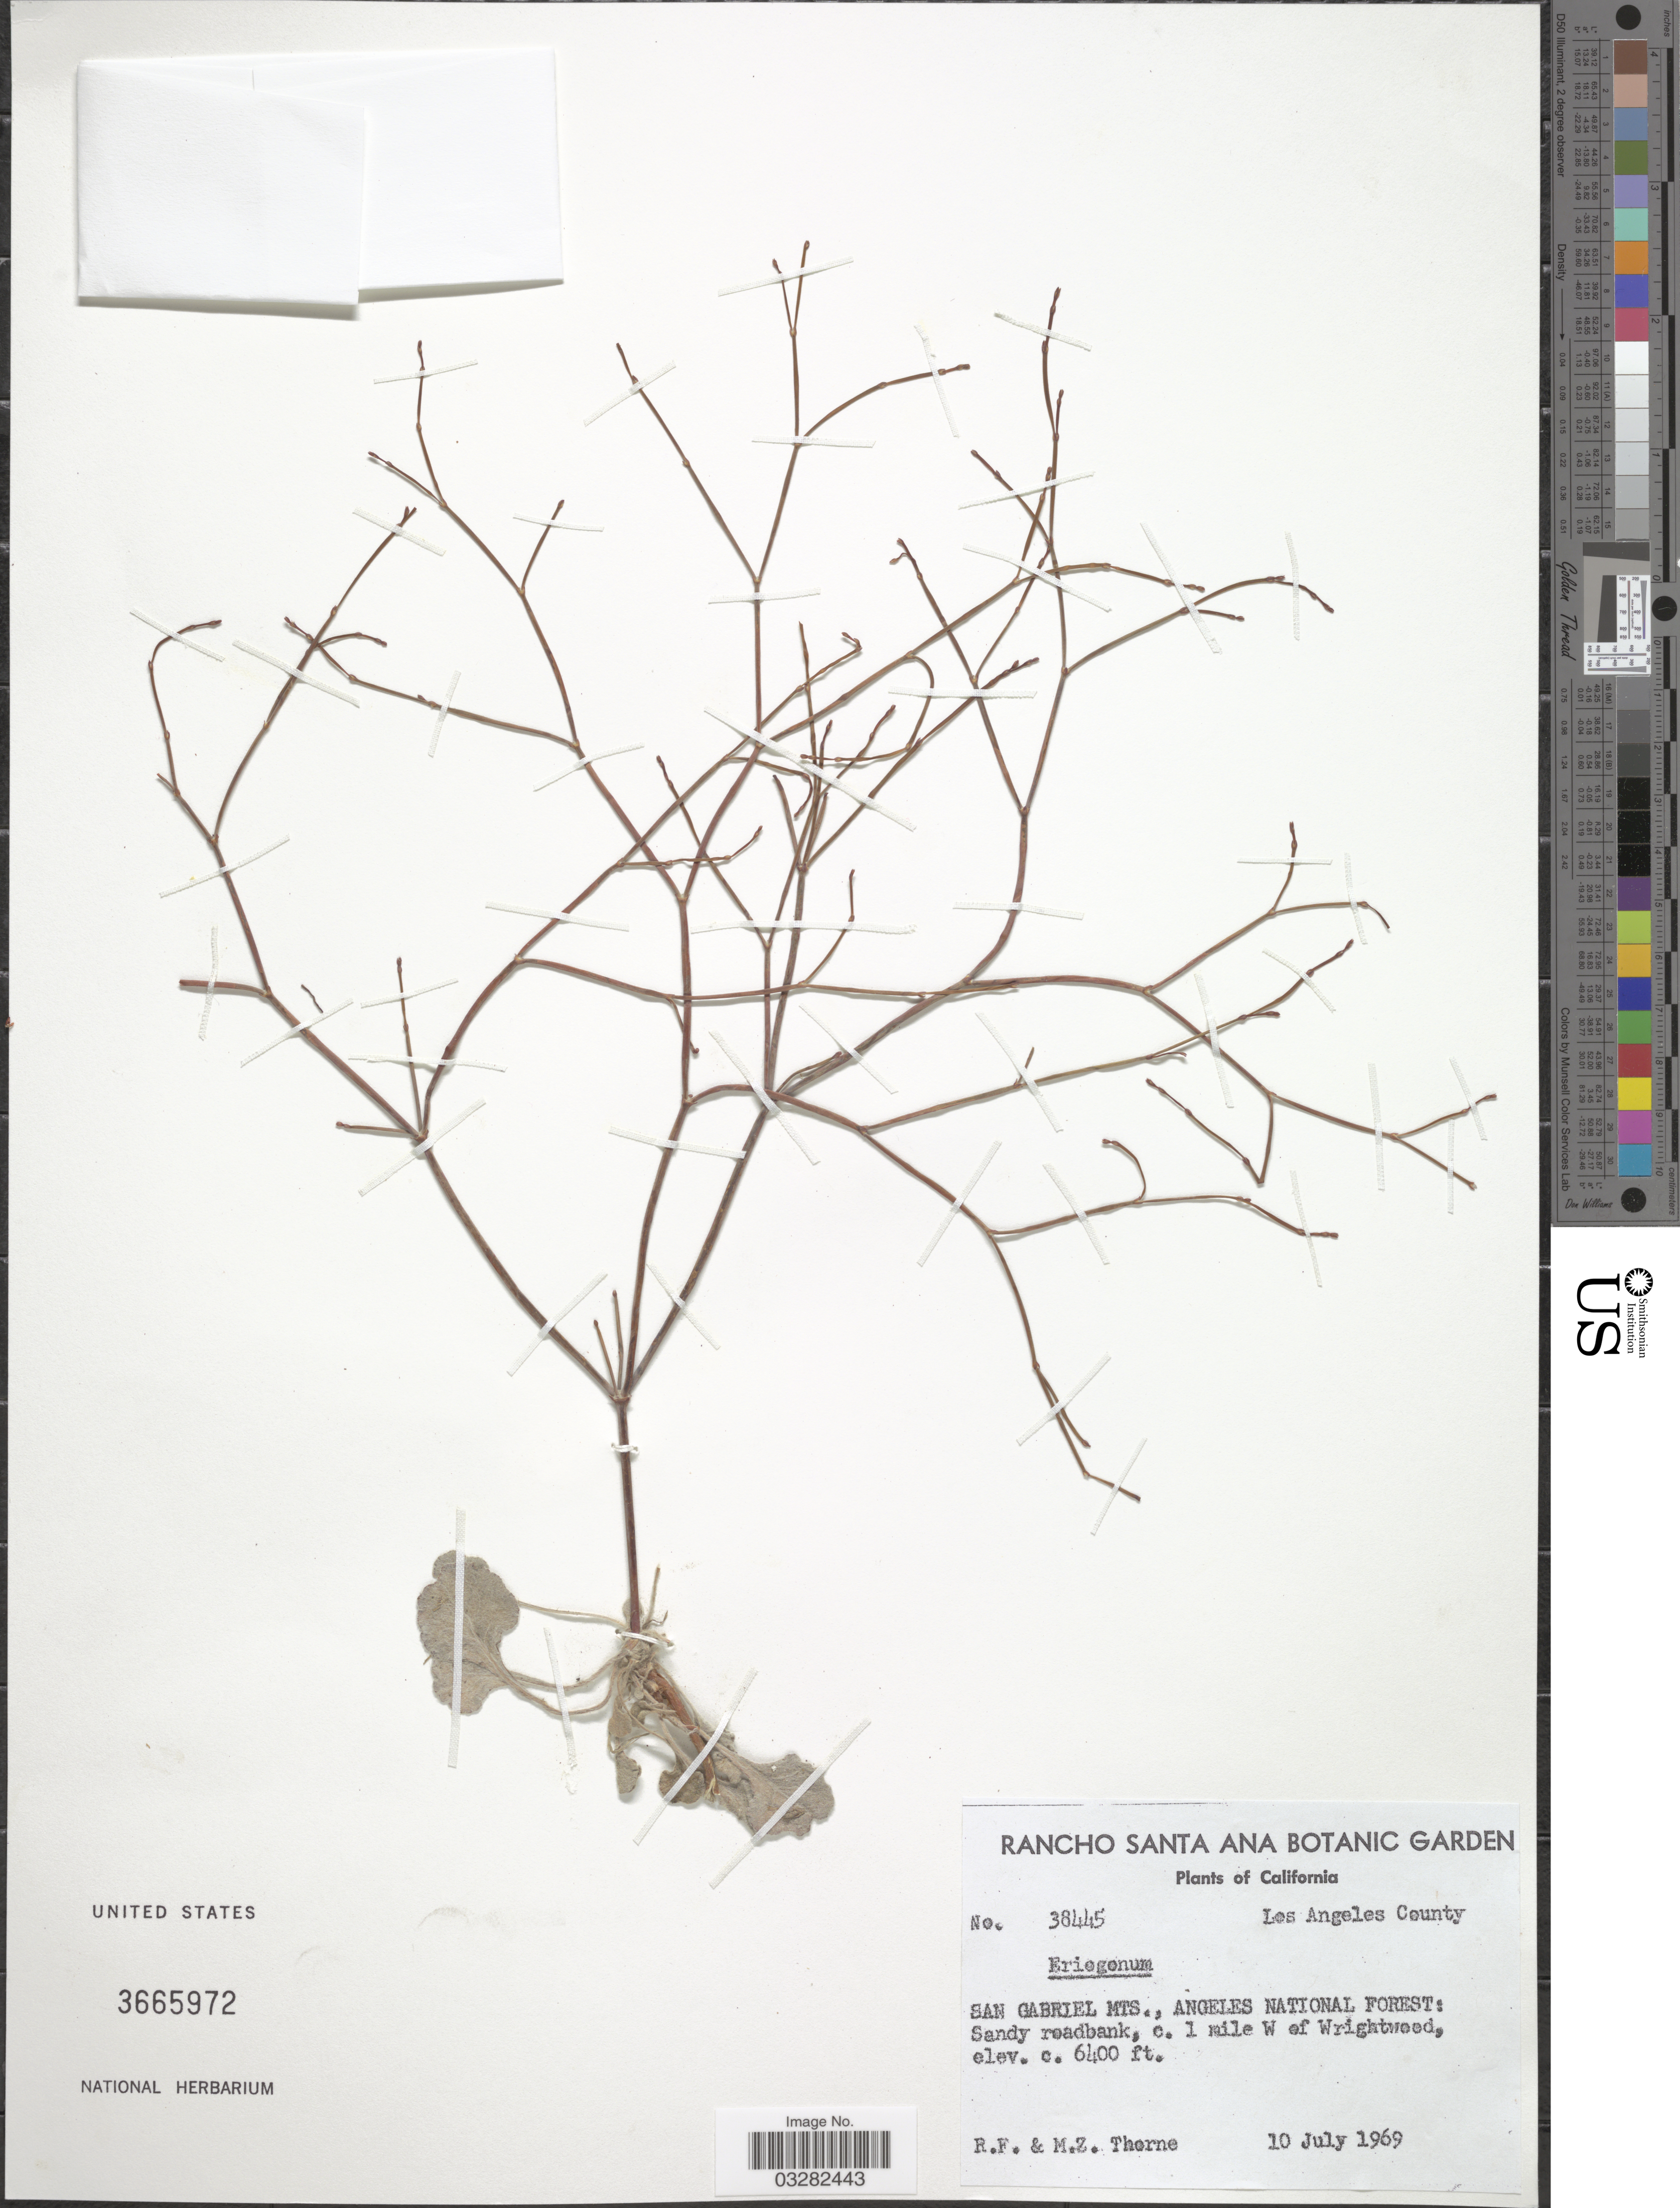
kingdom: Plantae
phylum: Tracheophyta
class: Magnoliopsida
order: Caryophyllales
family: Polygonaceae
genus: Eriogonum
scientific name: Eriogonum sp.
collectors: R. Thorne & M. Thorne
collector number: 38445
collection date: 1969-07-10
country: United States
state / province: California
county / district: Los Angeles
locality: Los Angeles County. San Gabriel Mts., Angeles National Forest: c. 1 mile W of Wrightweed.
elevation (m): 1951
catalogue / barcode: US 3665972